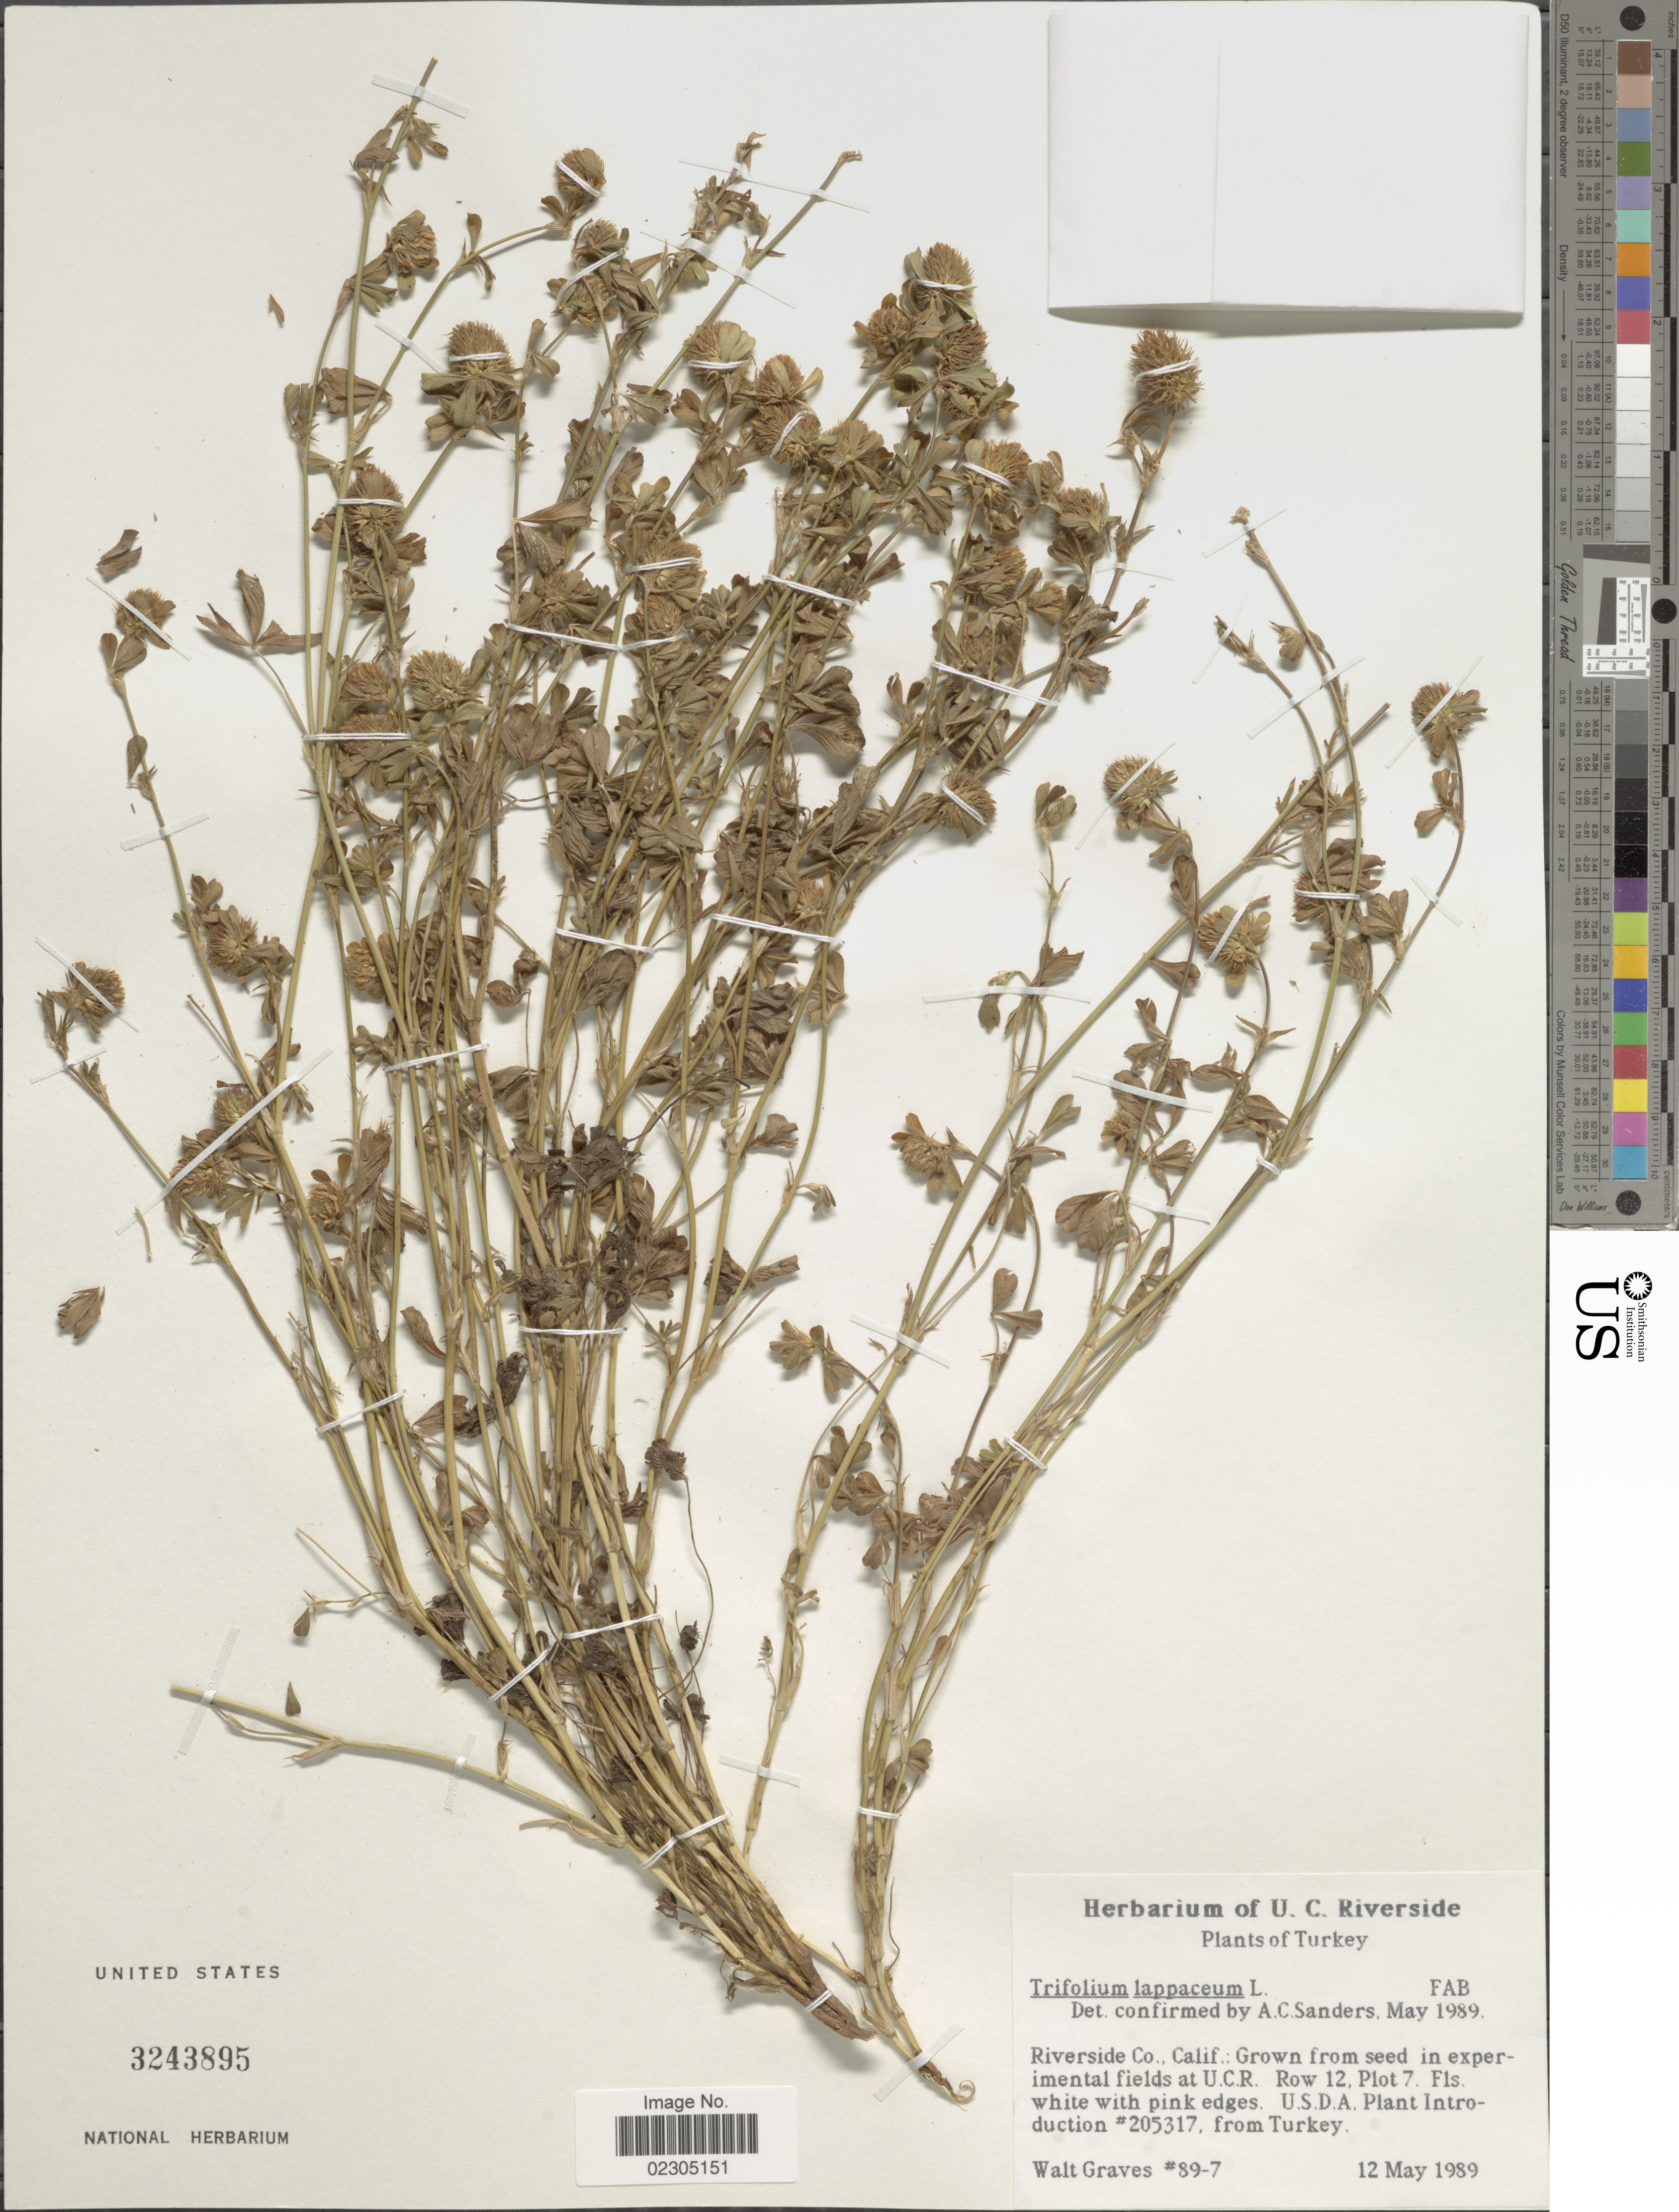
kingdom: Plantae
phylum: Tracheophyta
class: Magnoliopsida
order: Fabales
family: Fabaceae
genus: Trifolium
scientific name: Trifolium lappaceum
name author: L.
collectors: W. Graves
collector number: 89-7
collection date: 1989-05-12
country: United States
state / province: California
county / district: Riverside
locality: Riverside Co. Plant introduction from Turkey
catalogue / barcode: US 3243895